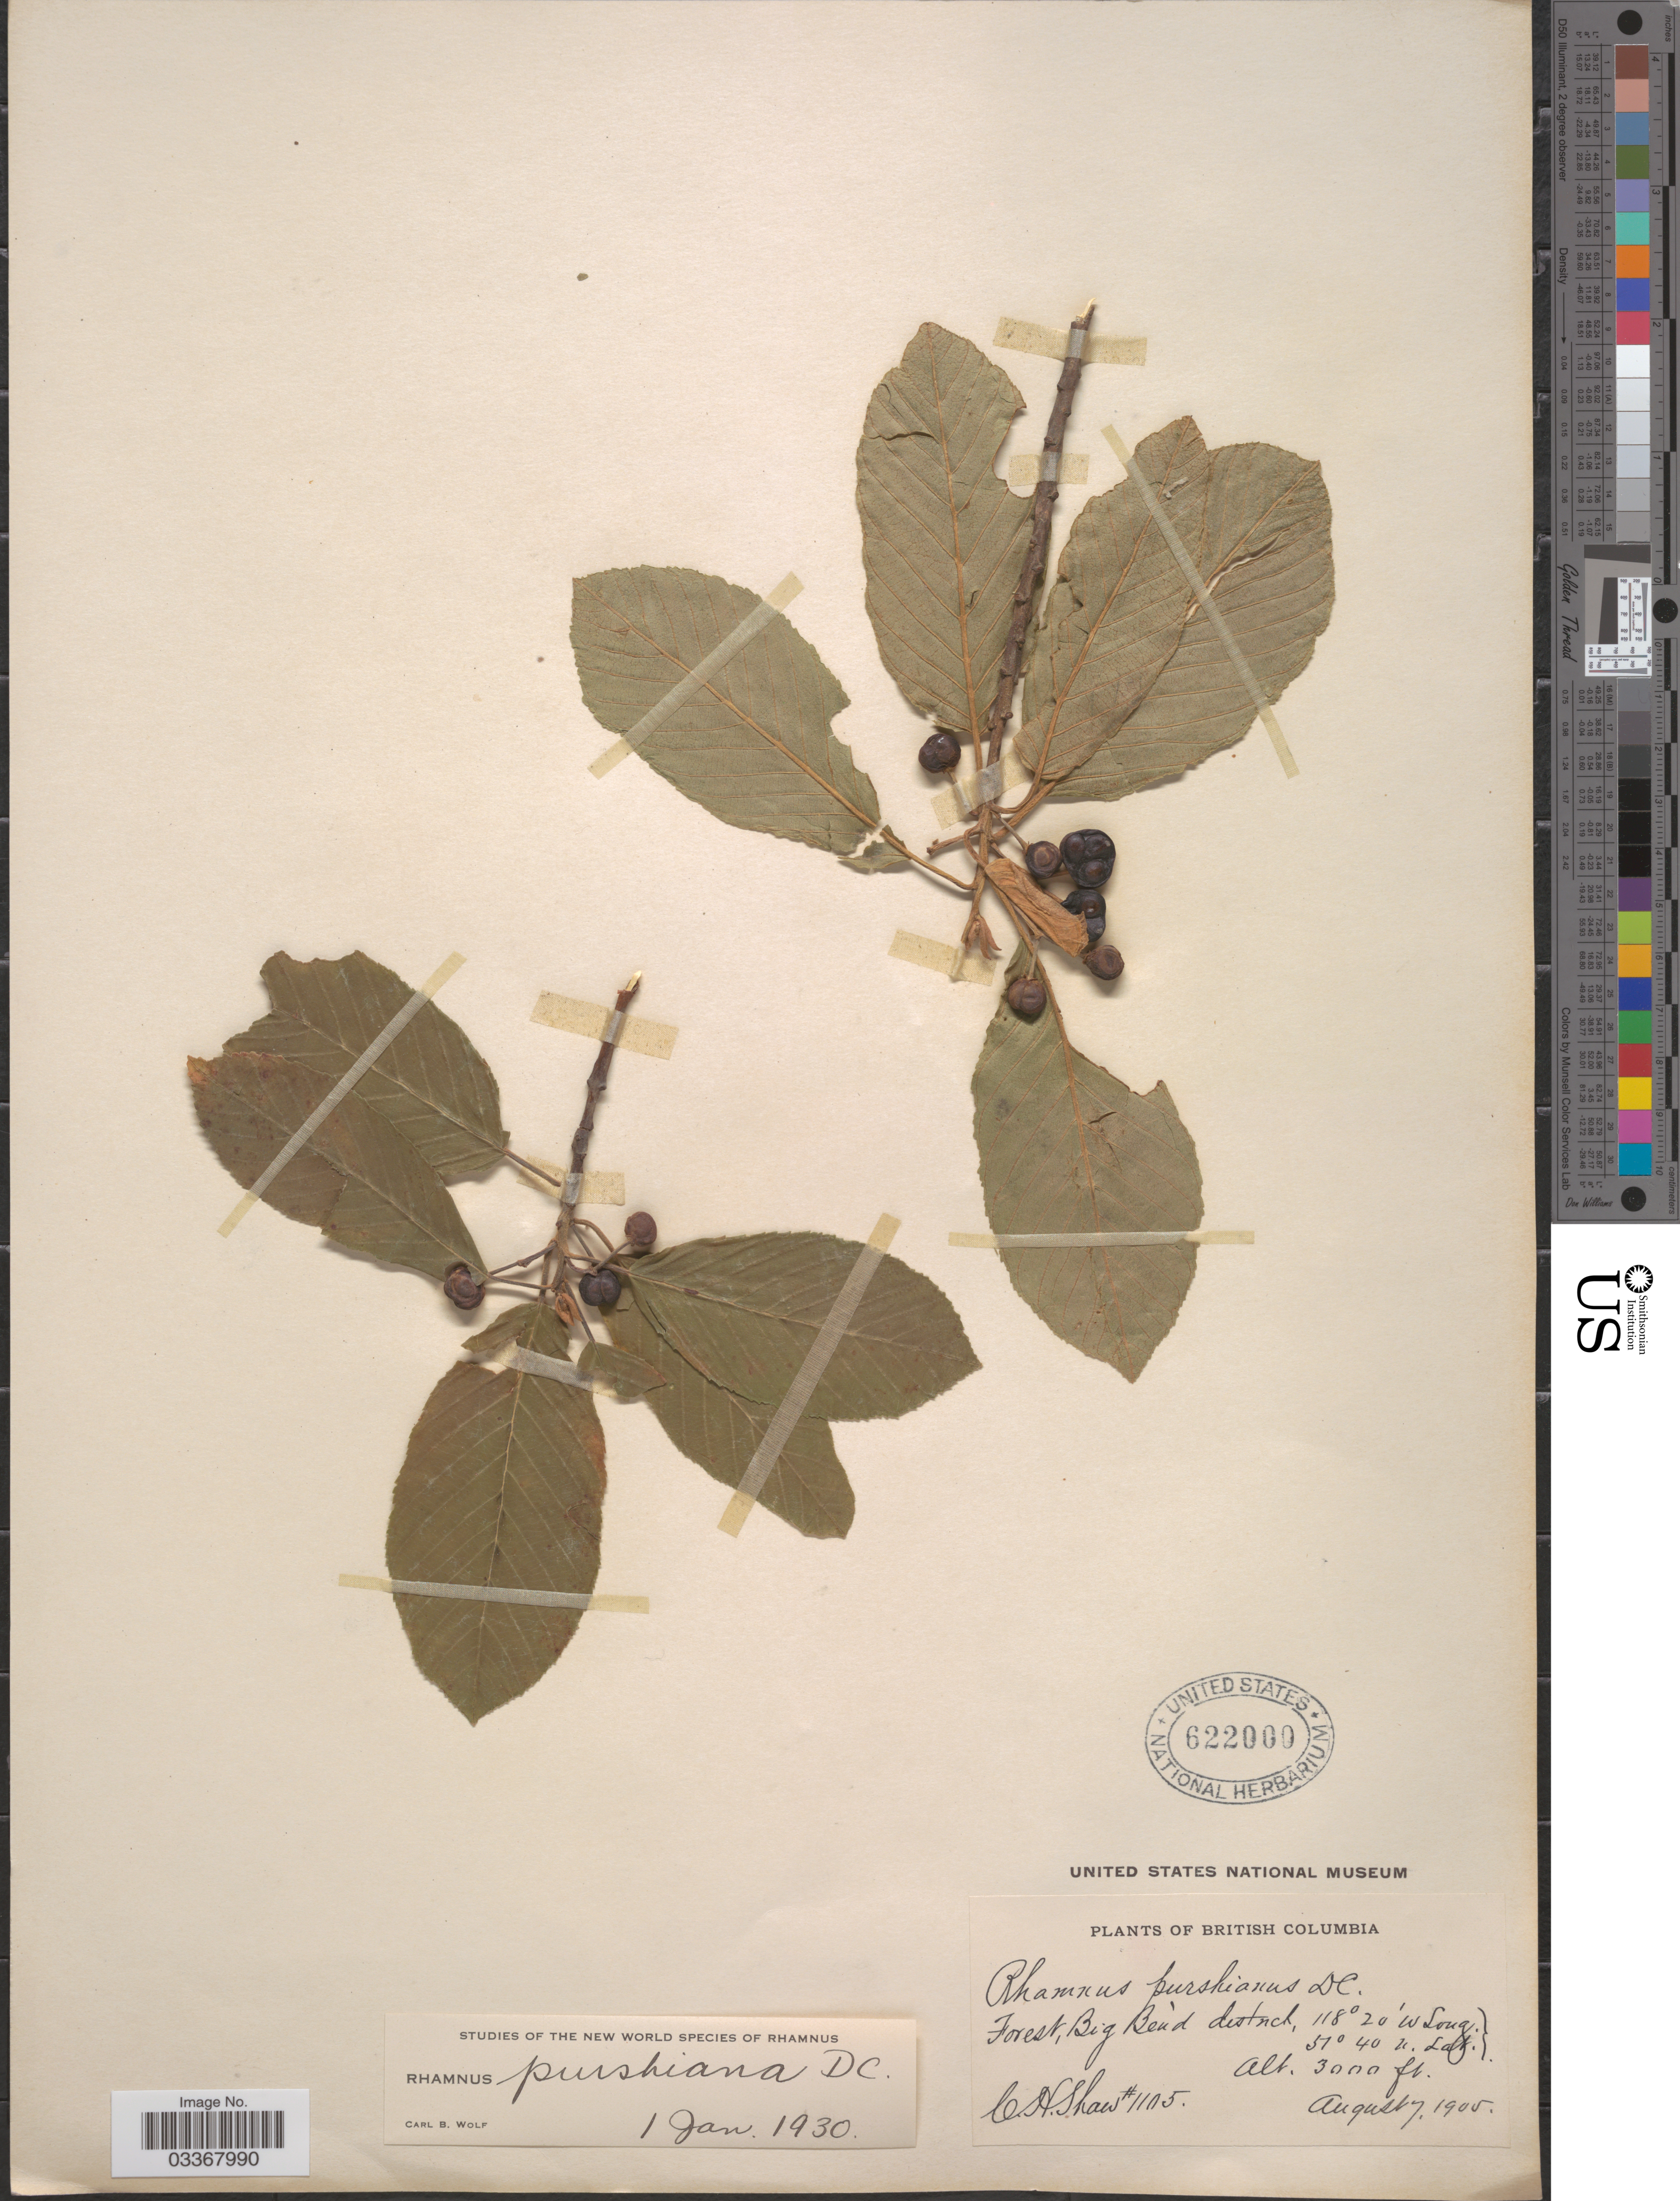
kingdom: Plantae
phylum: Tracheophyta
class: Magnoliopsida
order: Rosales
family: Rhamnaceae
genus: Frangula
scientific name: Frangula purshiana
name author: (DC.) A. Gray ex J.G. Cooper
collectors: C. H. Shaw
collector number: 1105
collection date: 1905-08-07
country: Canada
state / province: British Columbia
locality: Forest, Big Bend district.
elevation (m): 914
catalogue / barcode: US 622000